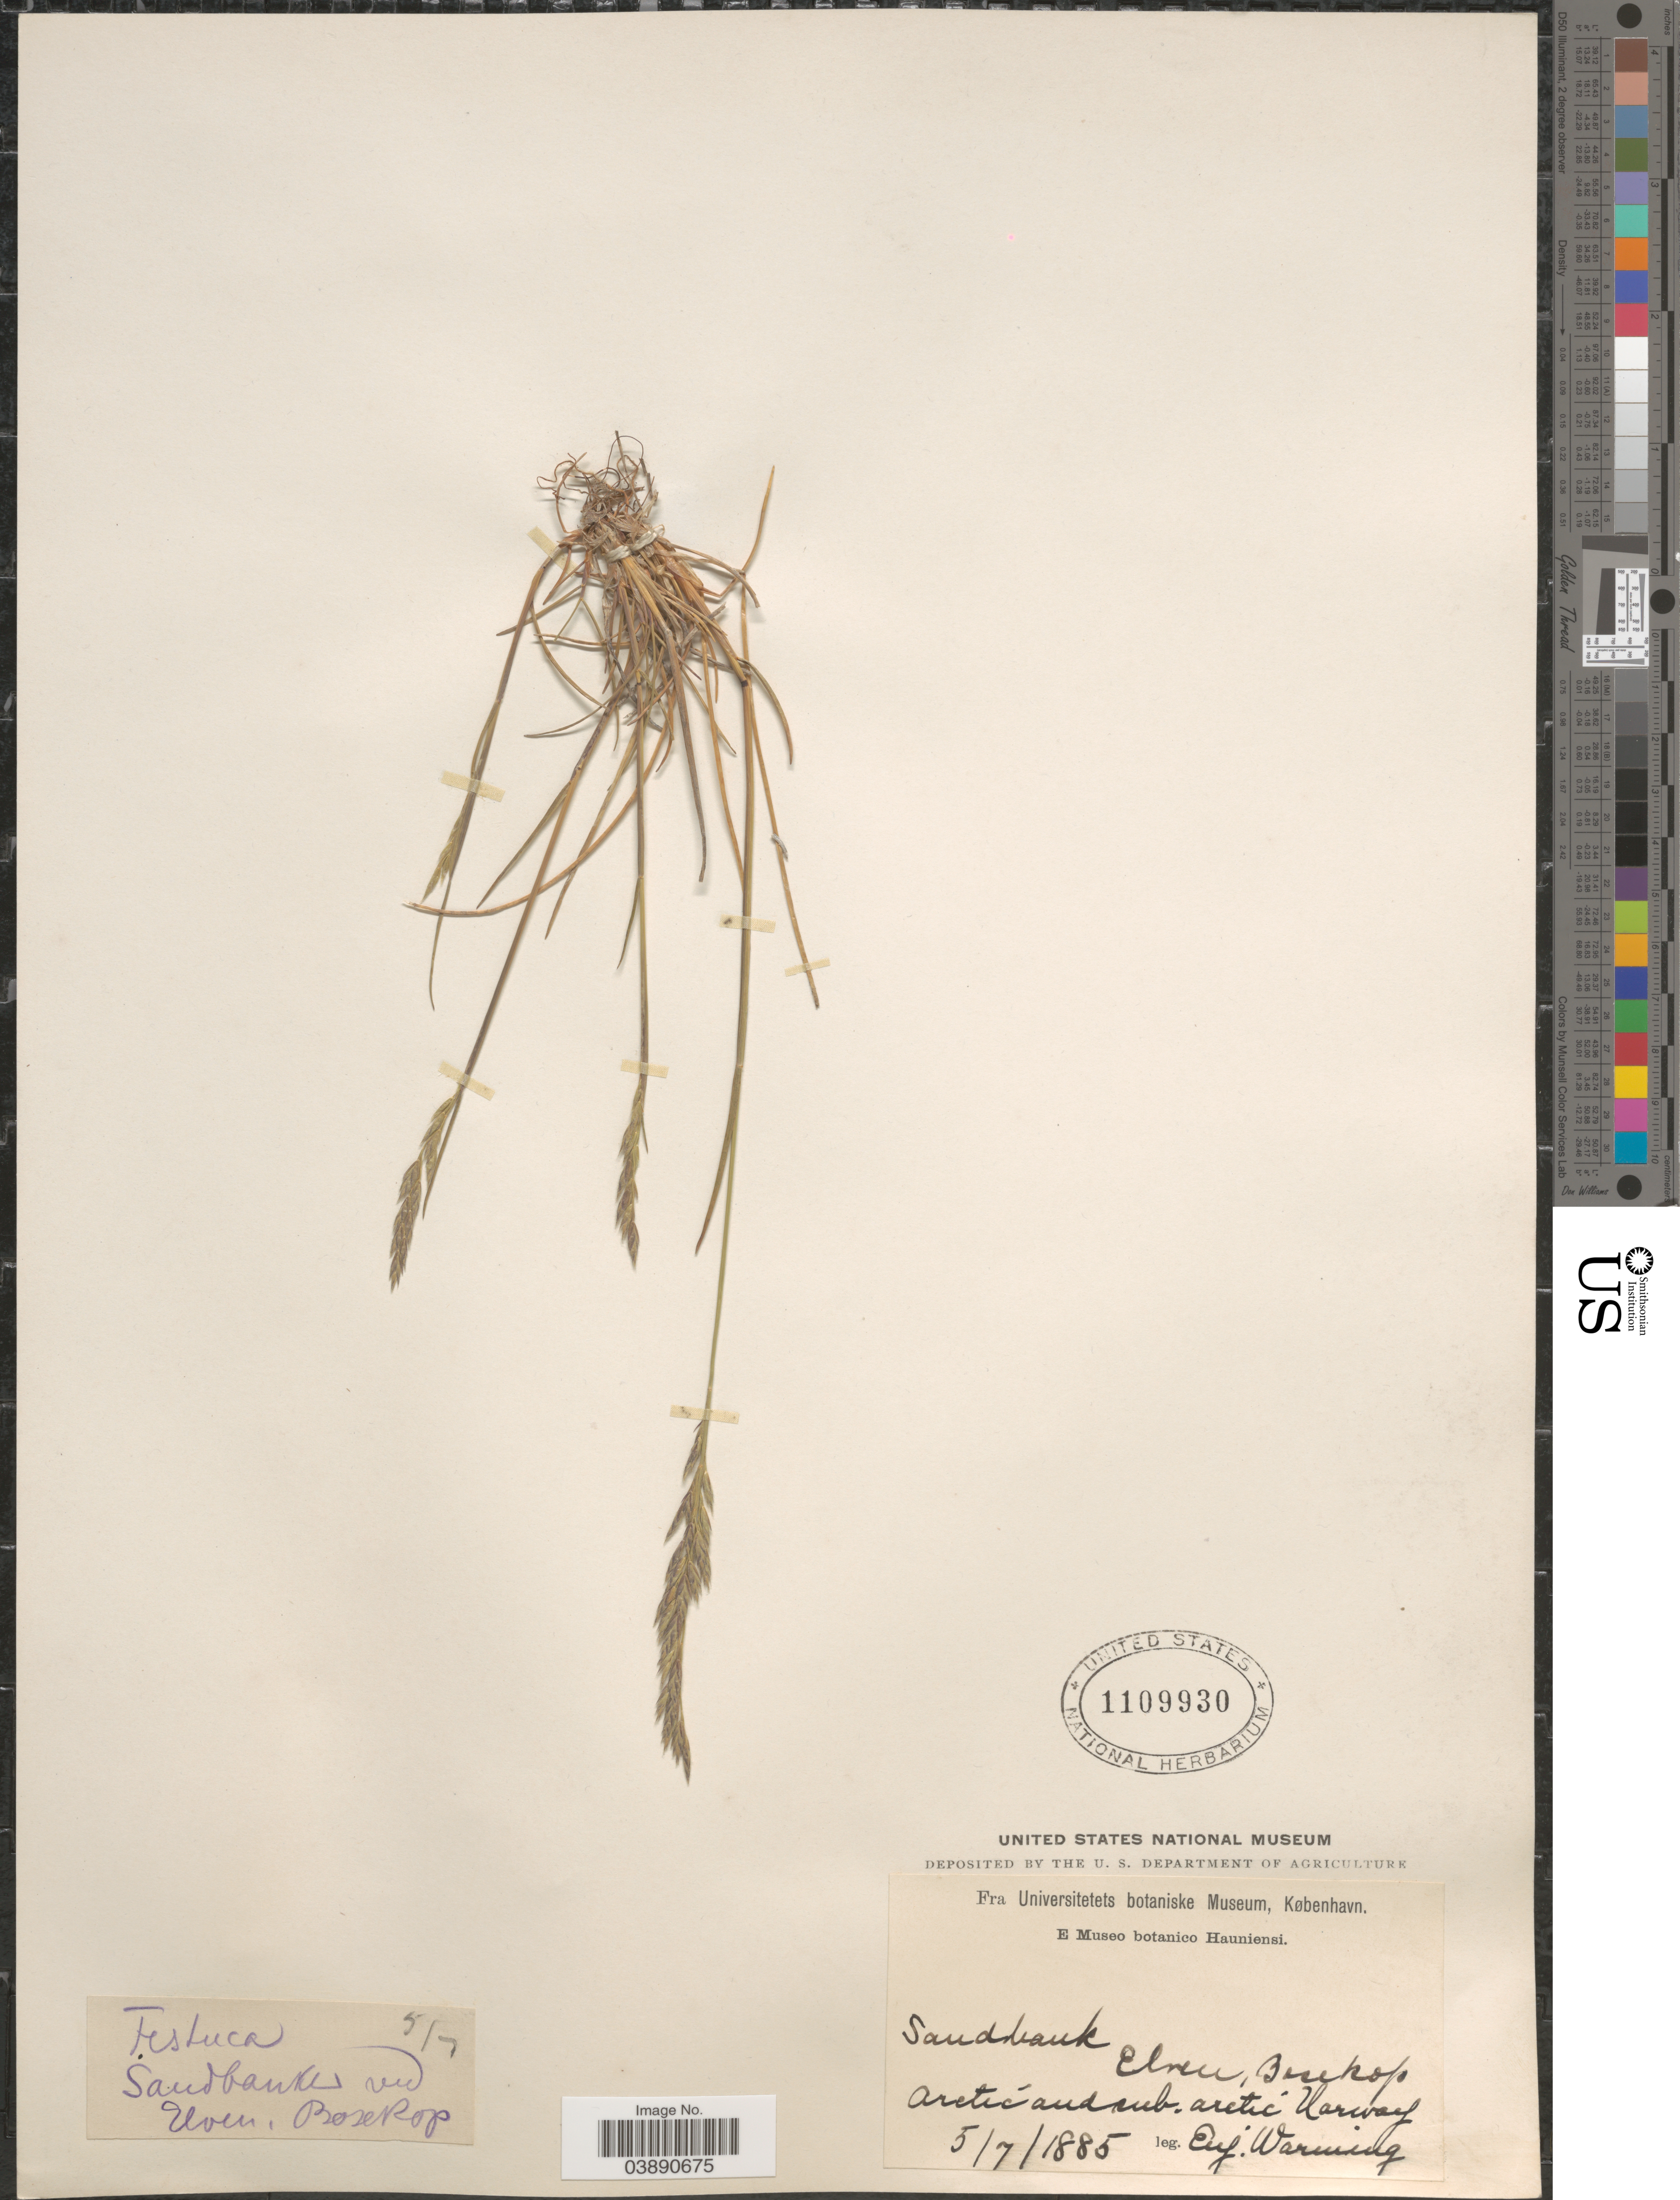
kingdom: Plantae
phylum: Tracheophyta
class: Liliopsida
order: Poales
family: Poaceae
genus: Festuca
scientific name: Festuca sp.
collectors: E. Warming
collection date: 1885-07-05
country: Norway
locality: Sandbank. Elven, Bosekop. Arctic and sub arctic Norway.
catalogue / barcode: US 1109930